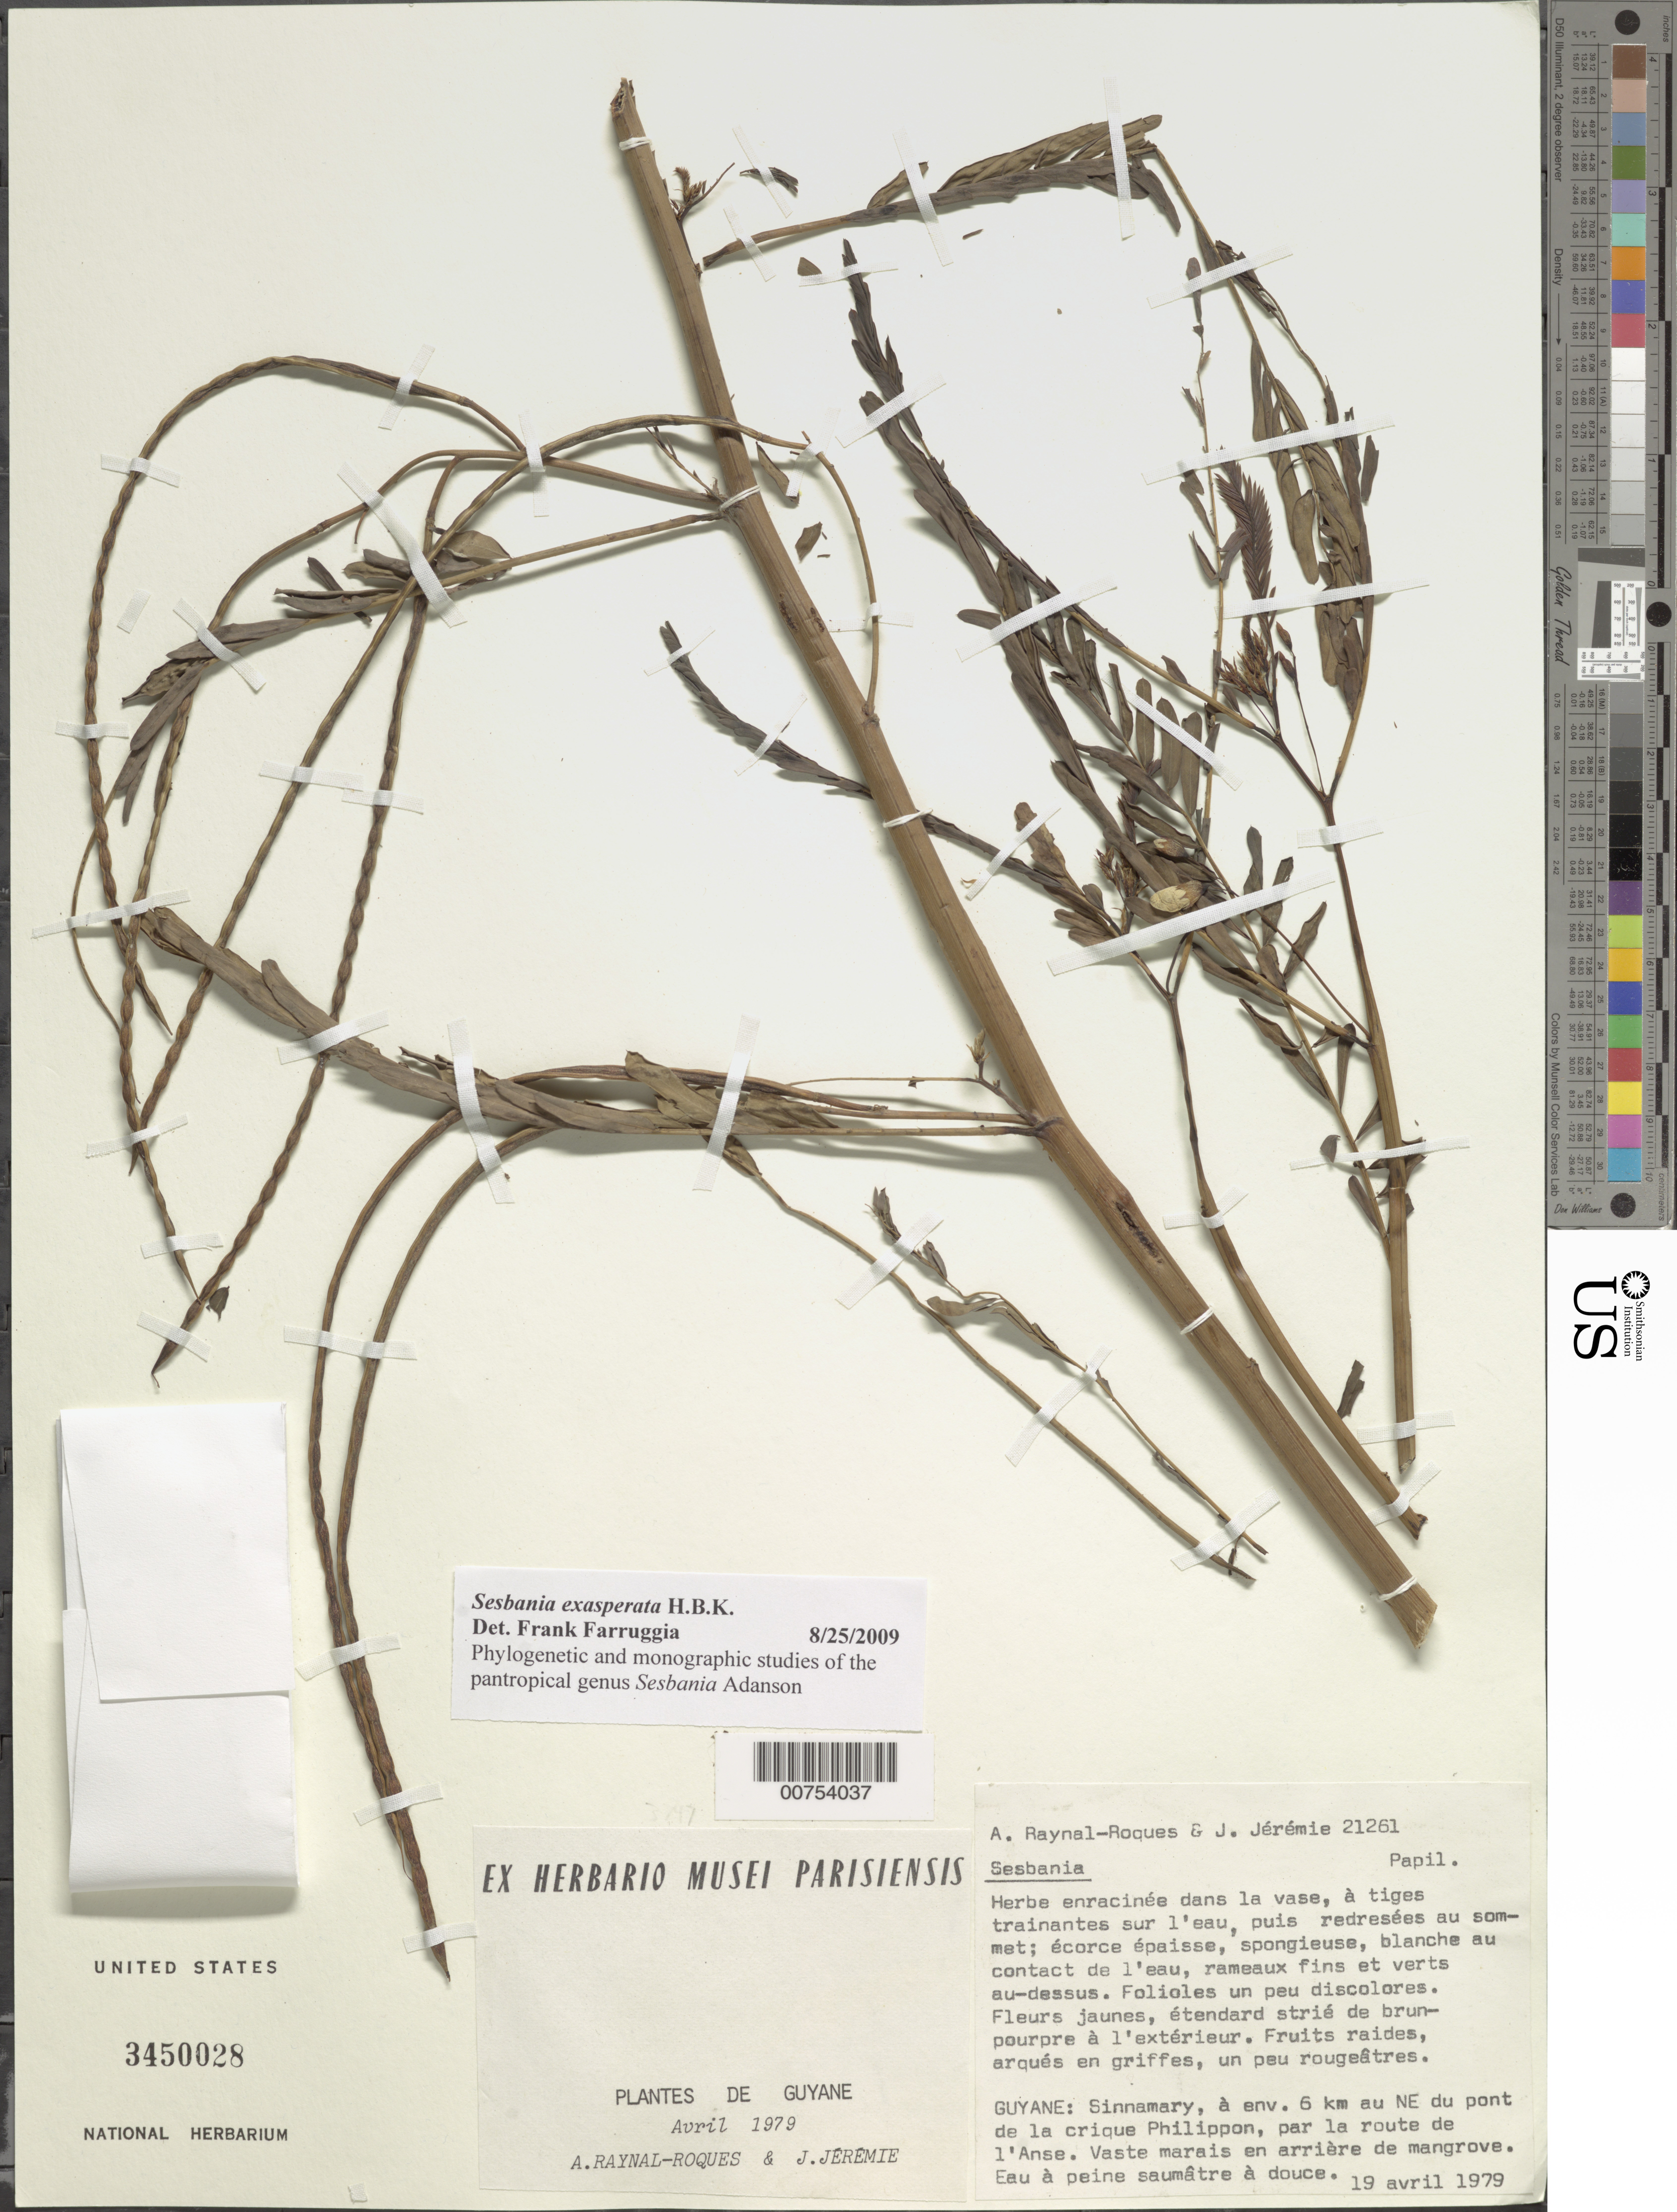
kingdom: Plantae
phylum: Tracheophyta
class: Magnoliopsida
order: Fabales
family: Fabaceae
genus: Sesbania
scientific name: Sesbania exasperata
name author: Kunth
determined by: Farruggia, F.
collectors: A. M. Raynal & J. Jérémie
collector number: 21261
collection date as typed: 19-Apr-79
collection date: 1979-04-19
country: French Guiana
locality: Sinnamary, route to l'Anse, 6 km NE of Crique Philippon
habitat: Waste marais en arriere de mangrove; eau a peine saumatre a douce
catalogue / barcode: US 3450028